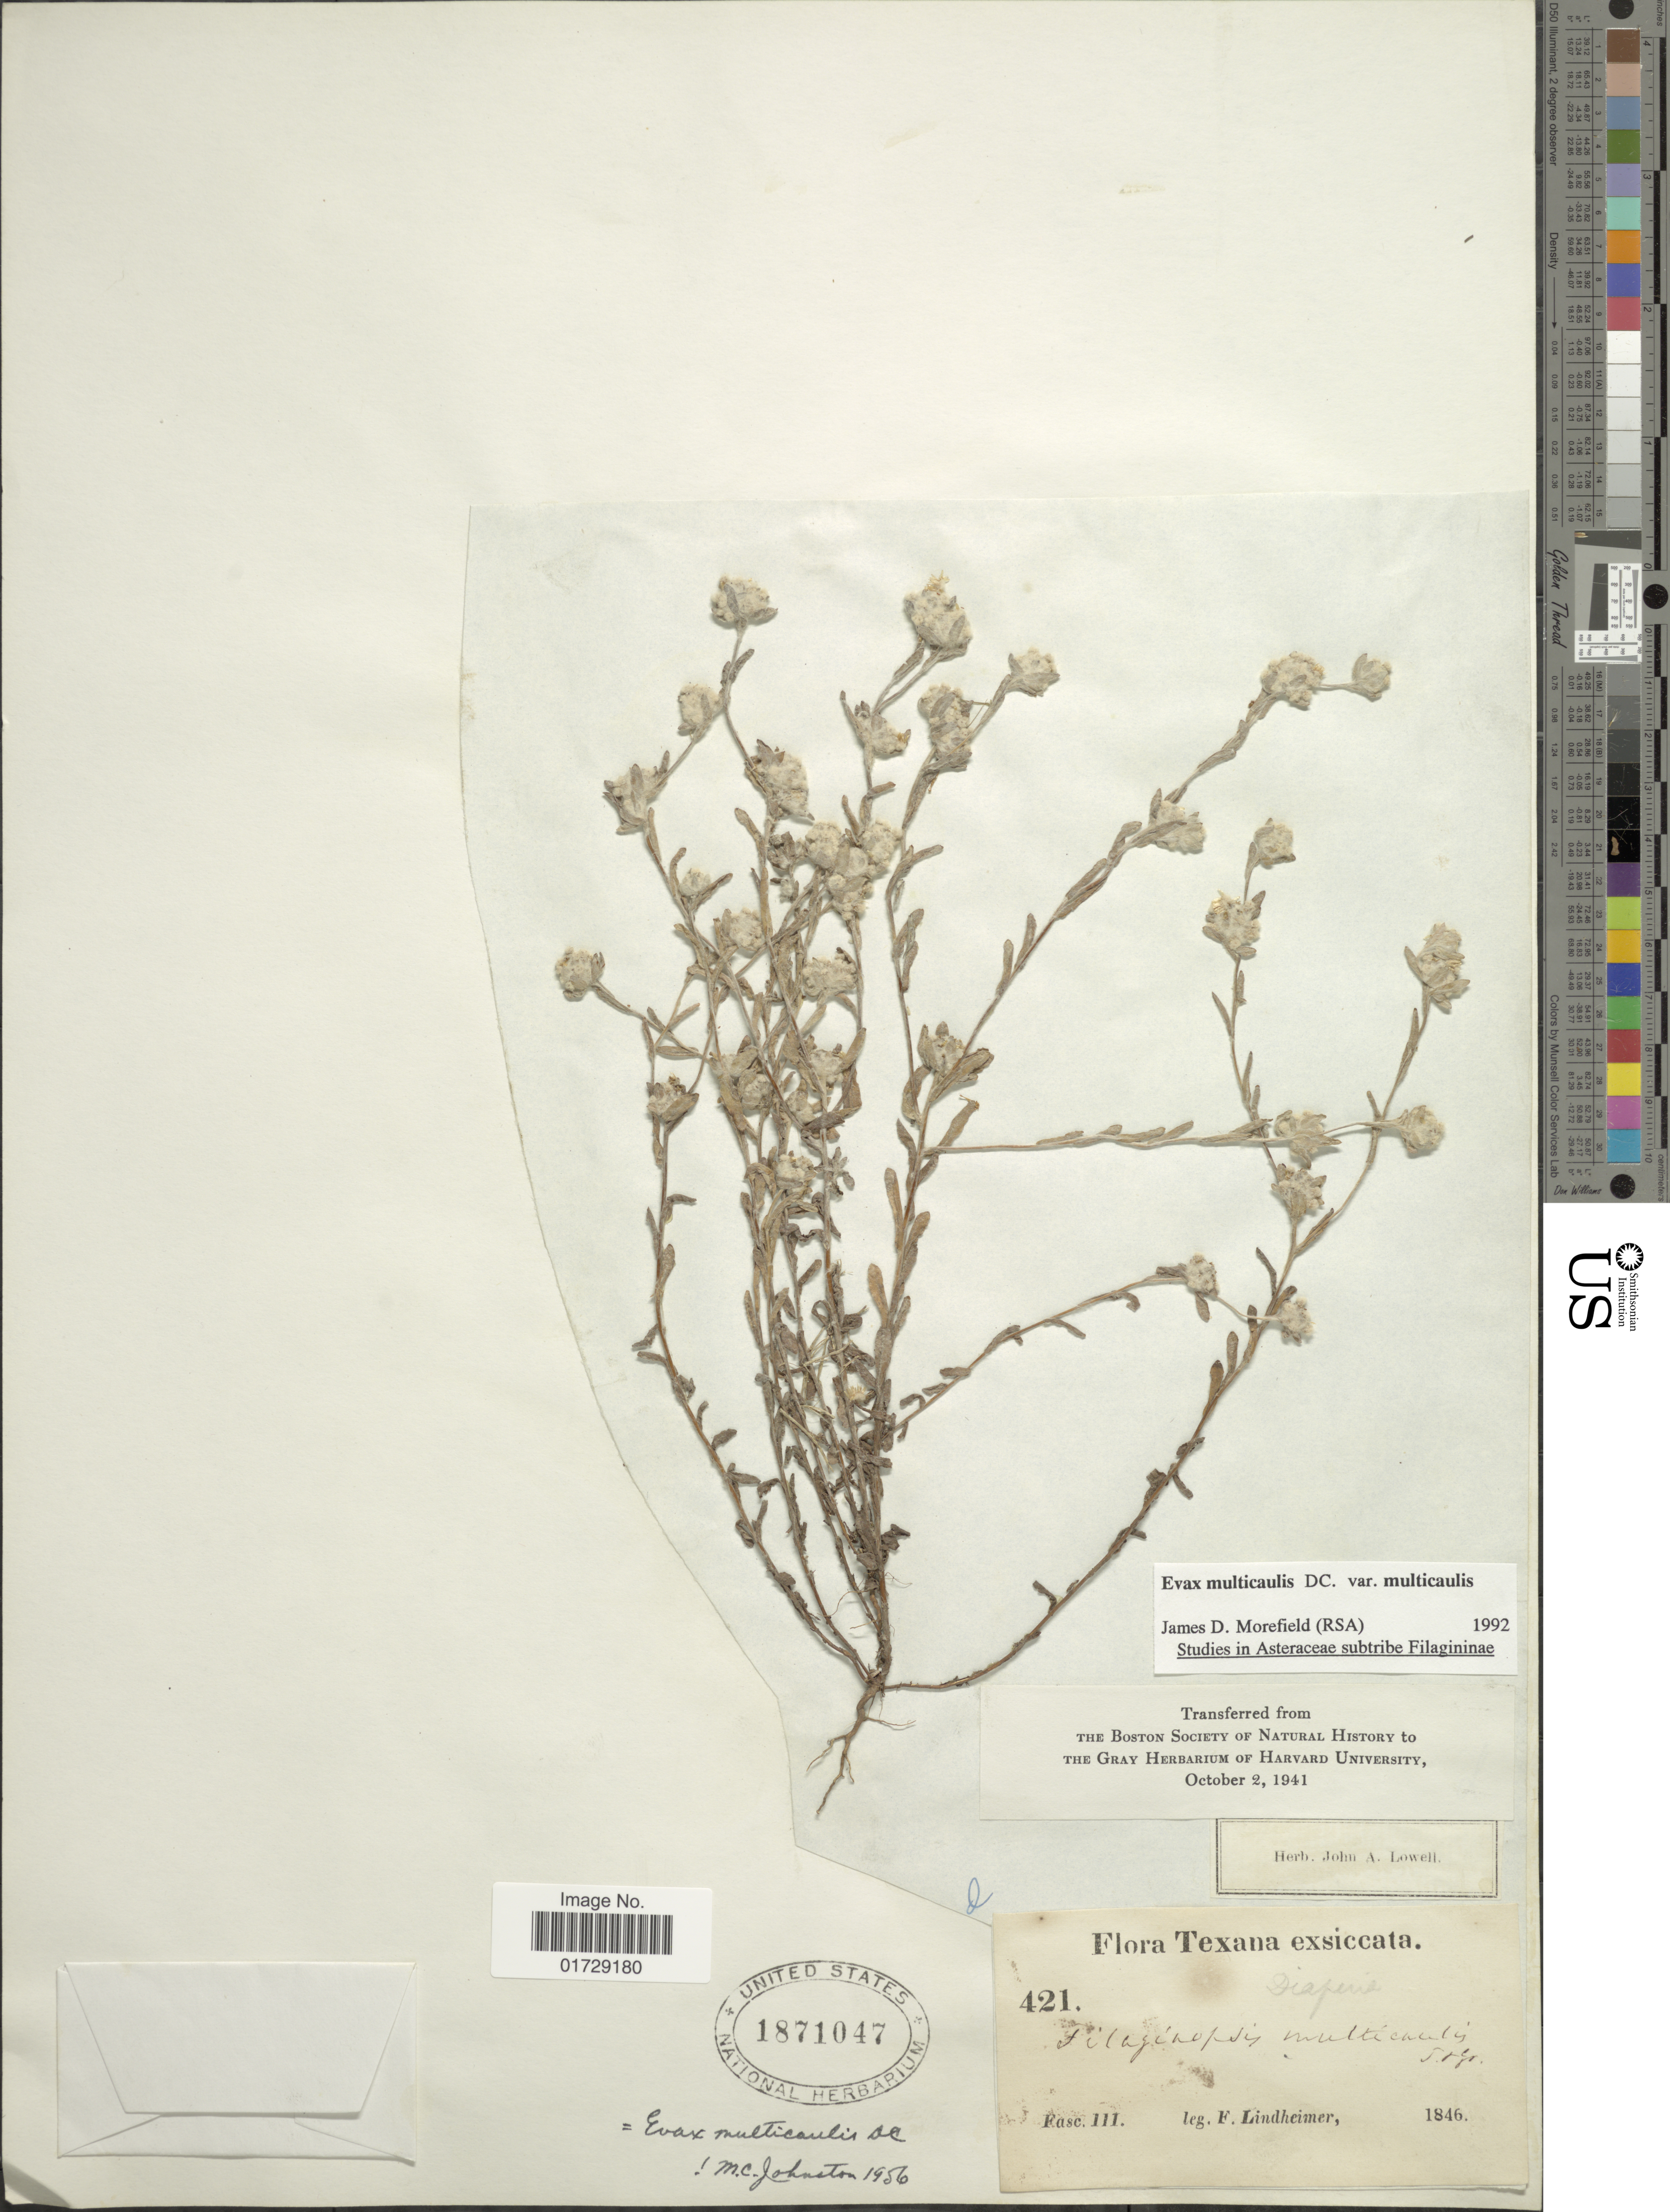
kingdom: Plantae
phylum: Tracheophyta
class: Magnoliopsida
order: Asterales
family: Asteraceae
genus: Evax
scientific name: Evax multicaulis var. multicaulis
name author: DC.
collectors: F. Lindheimer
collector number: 421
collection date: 1846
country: United States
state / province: Texas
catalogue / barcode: US 1871047